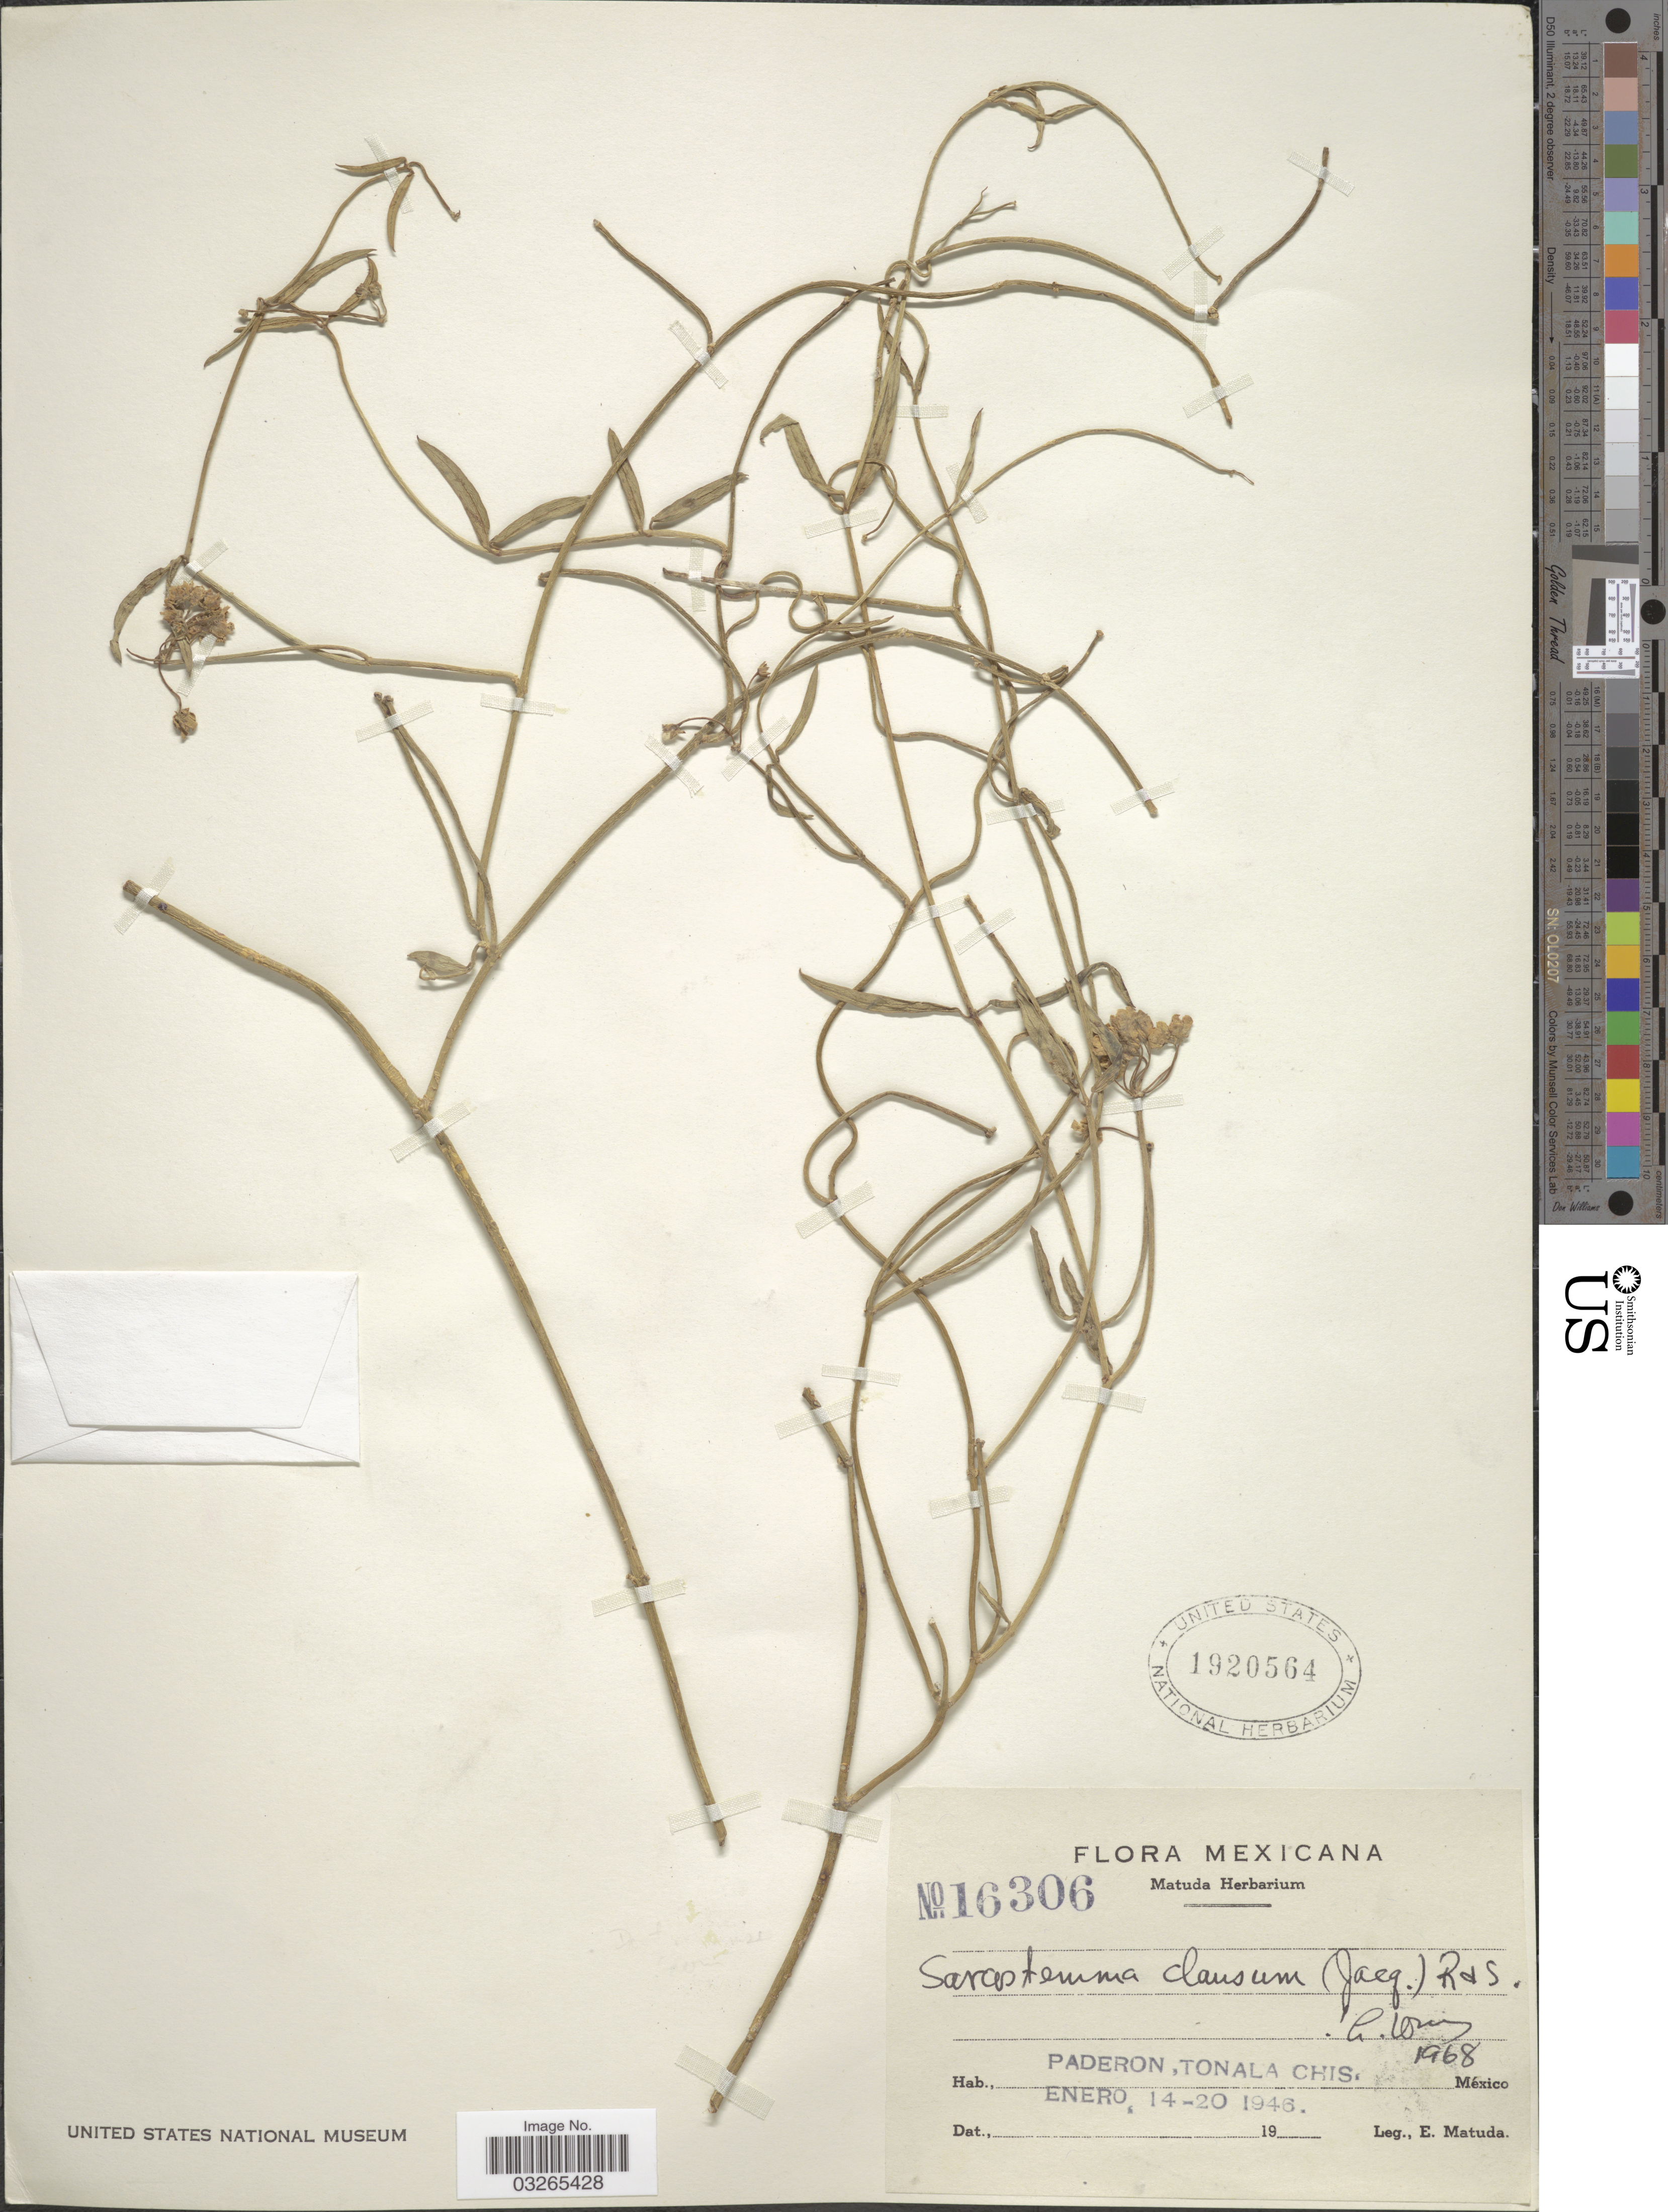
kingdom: Plantae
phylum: Tracheophyta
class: Magnoliopsida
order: Gentianales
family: Apocynaceae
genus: Sarcostemma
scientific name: Sarcostemma clausum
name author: (Jacq.) Schult.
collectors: E. Matuda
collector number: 16306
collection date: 1946-01-14/1946-01-20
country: Mexico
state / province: Chiapas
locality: Paderon, Tonala Chis.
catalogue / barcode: US 1920564